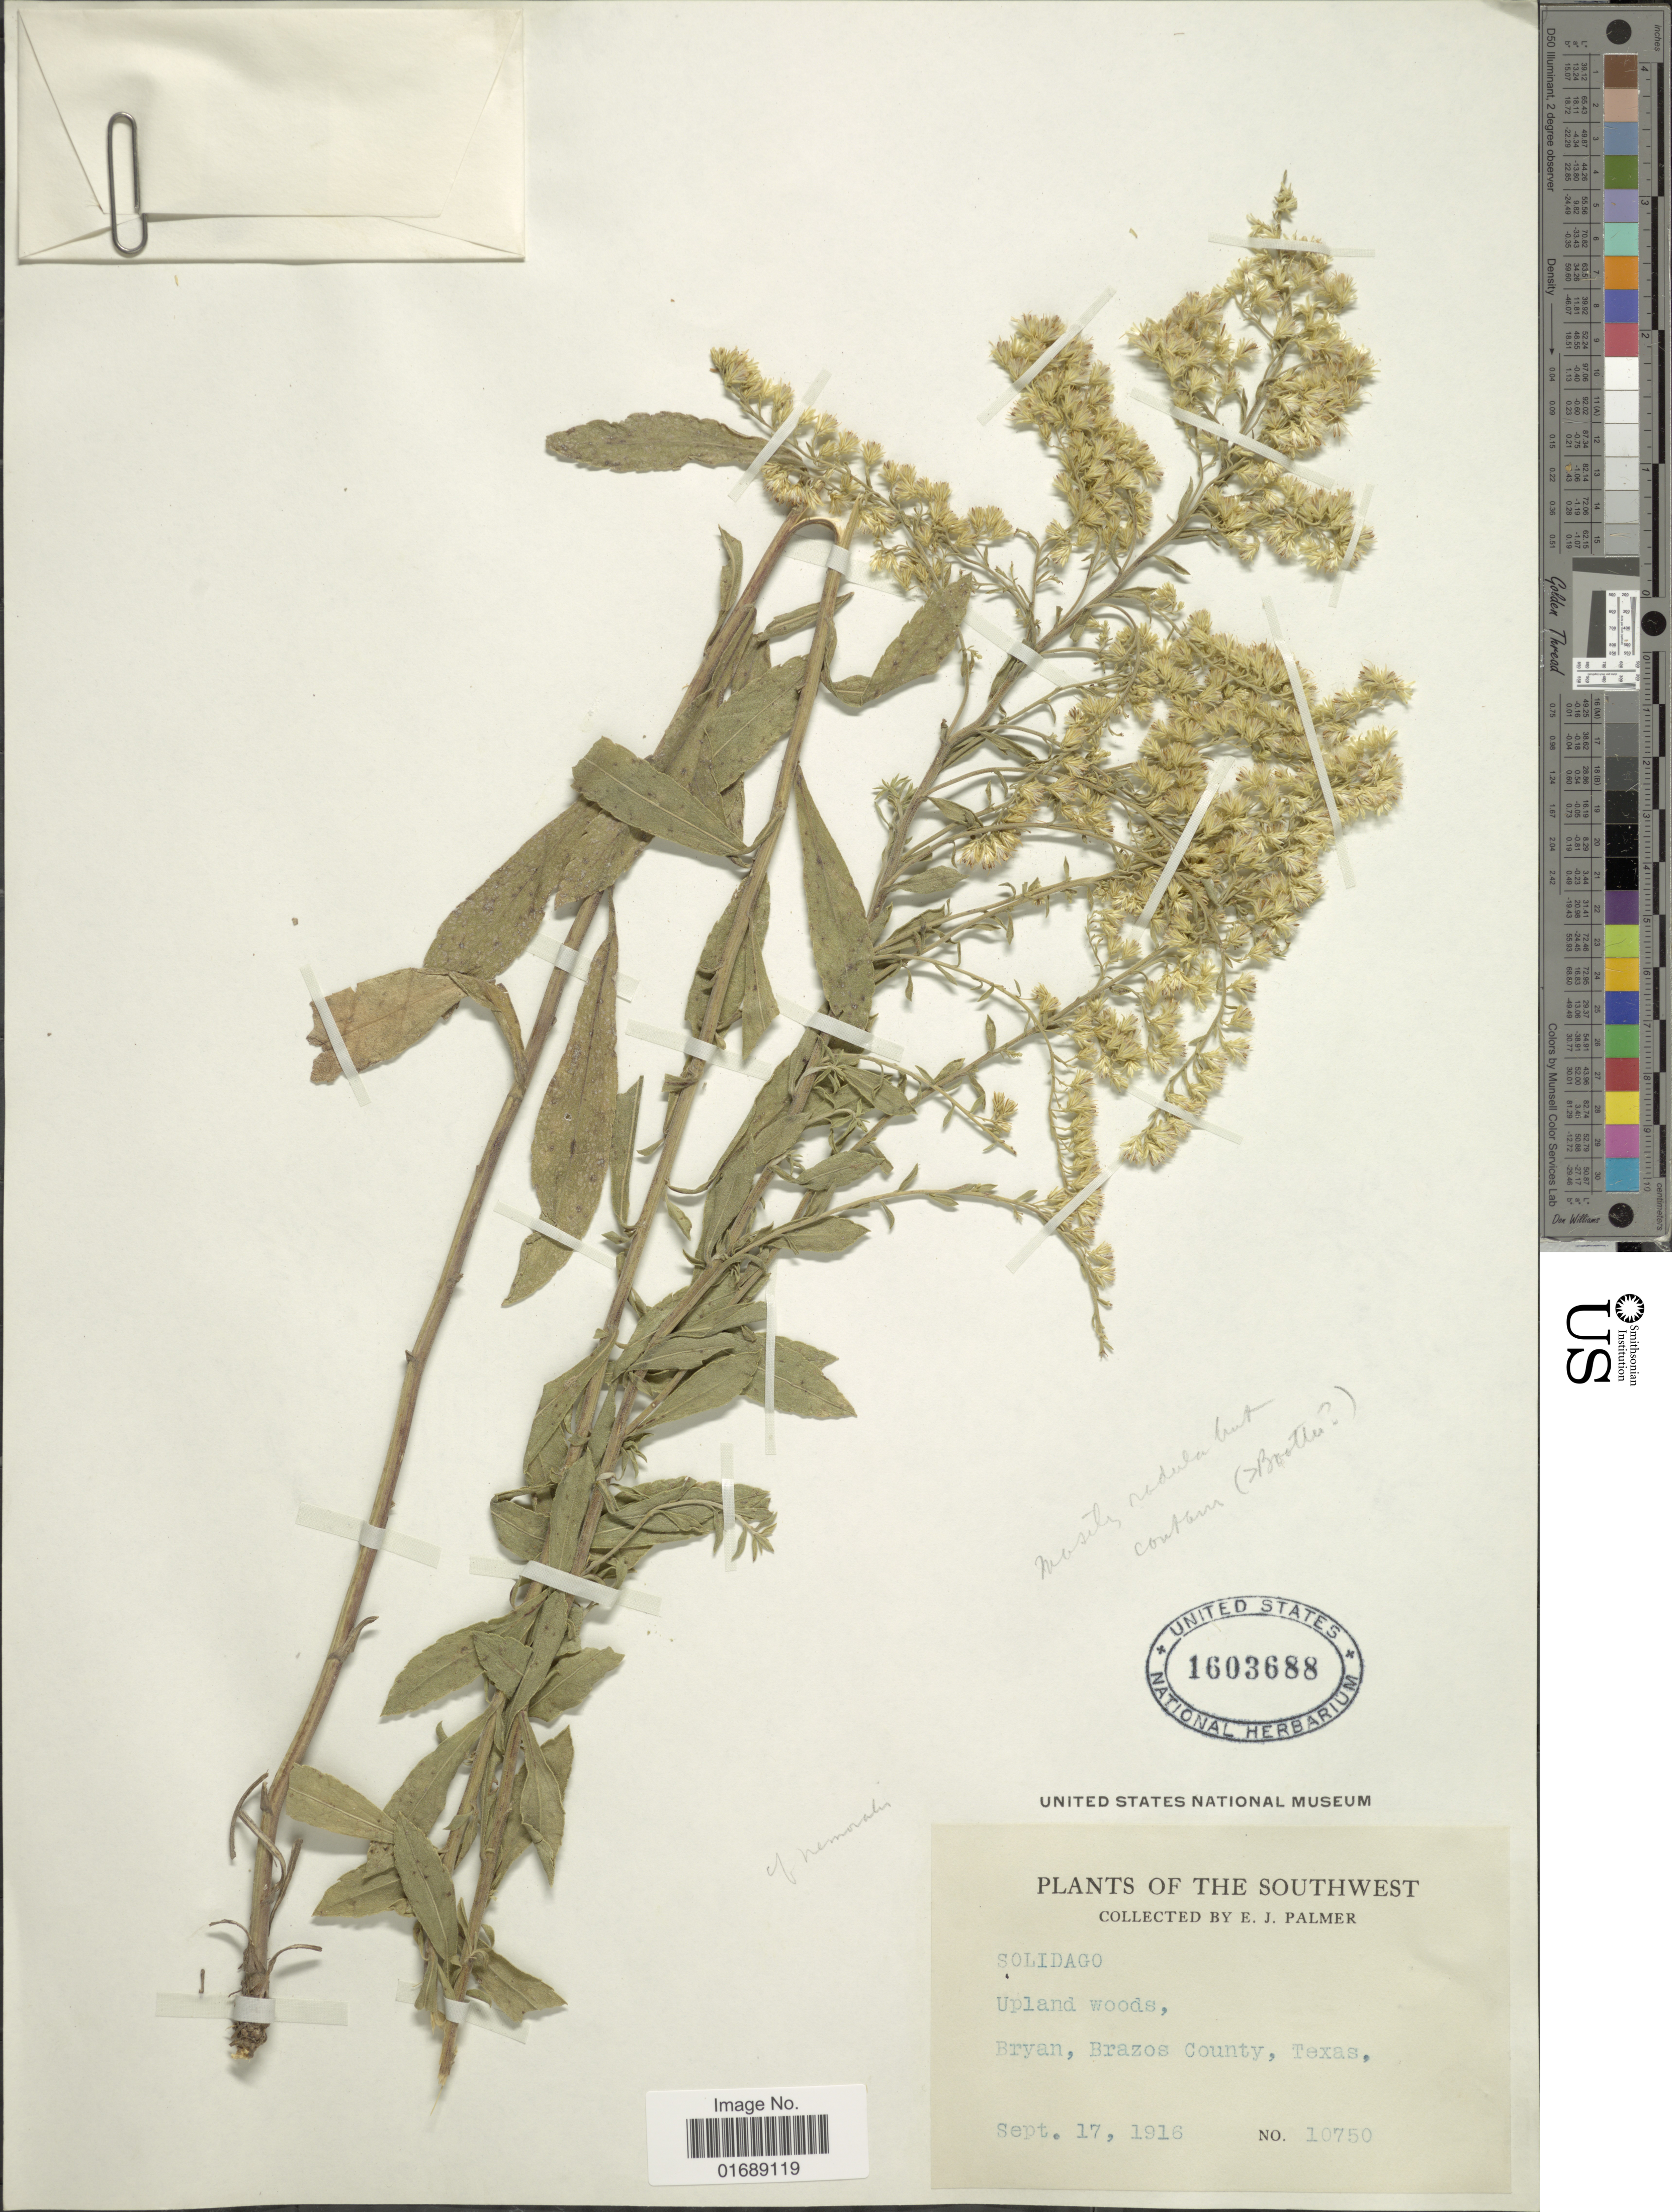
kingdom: Plantae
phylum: Tracheophyta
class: Magnoliopsida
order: Asterales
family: Asteraceae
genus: Solidago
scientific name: Solidago nemoralis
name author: Aiton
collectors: E. J. Palmer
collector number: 10750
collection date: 1916-09-17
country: United States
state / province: Texas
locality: The Southwest, Bryan, Brazos County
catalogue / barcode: US 1603688